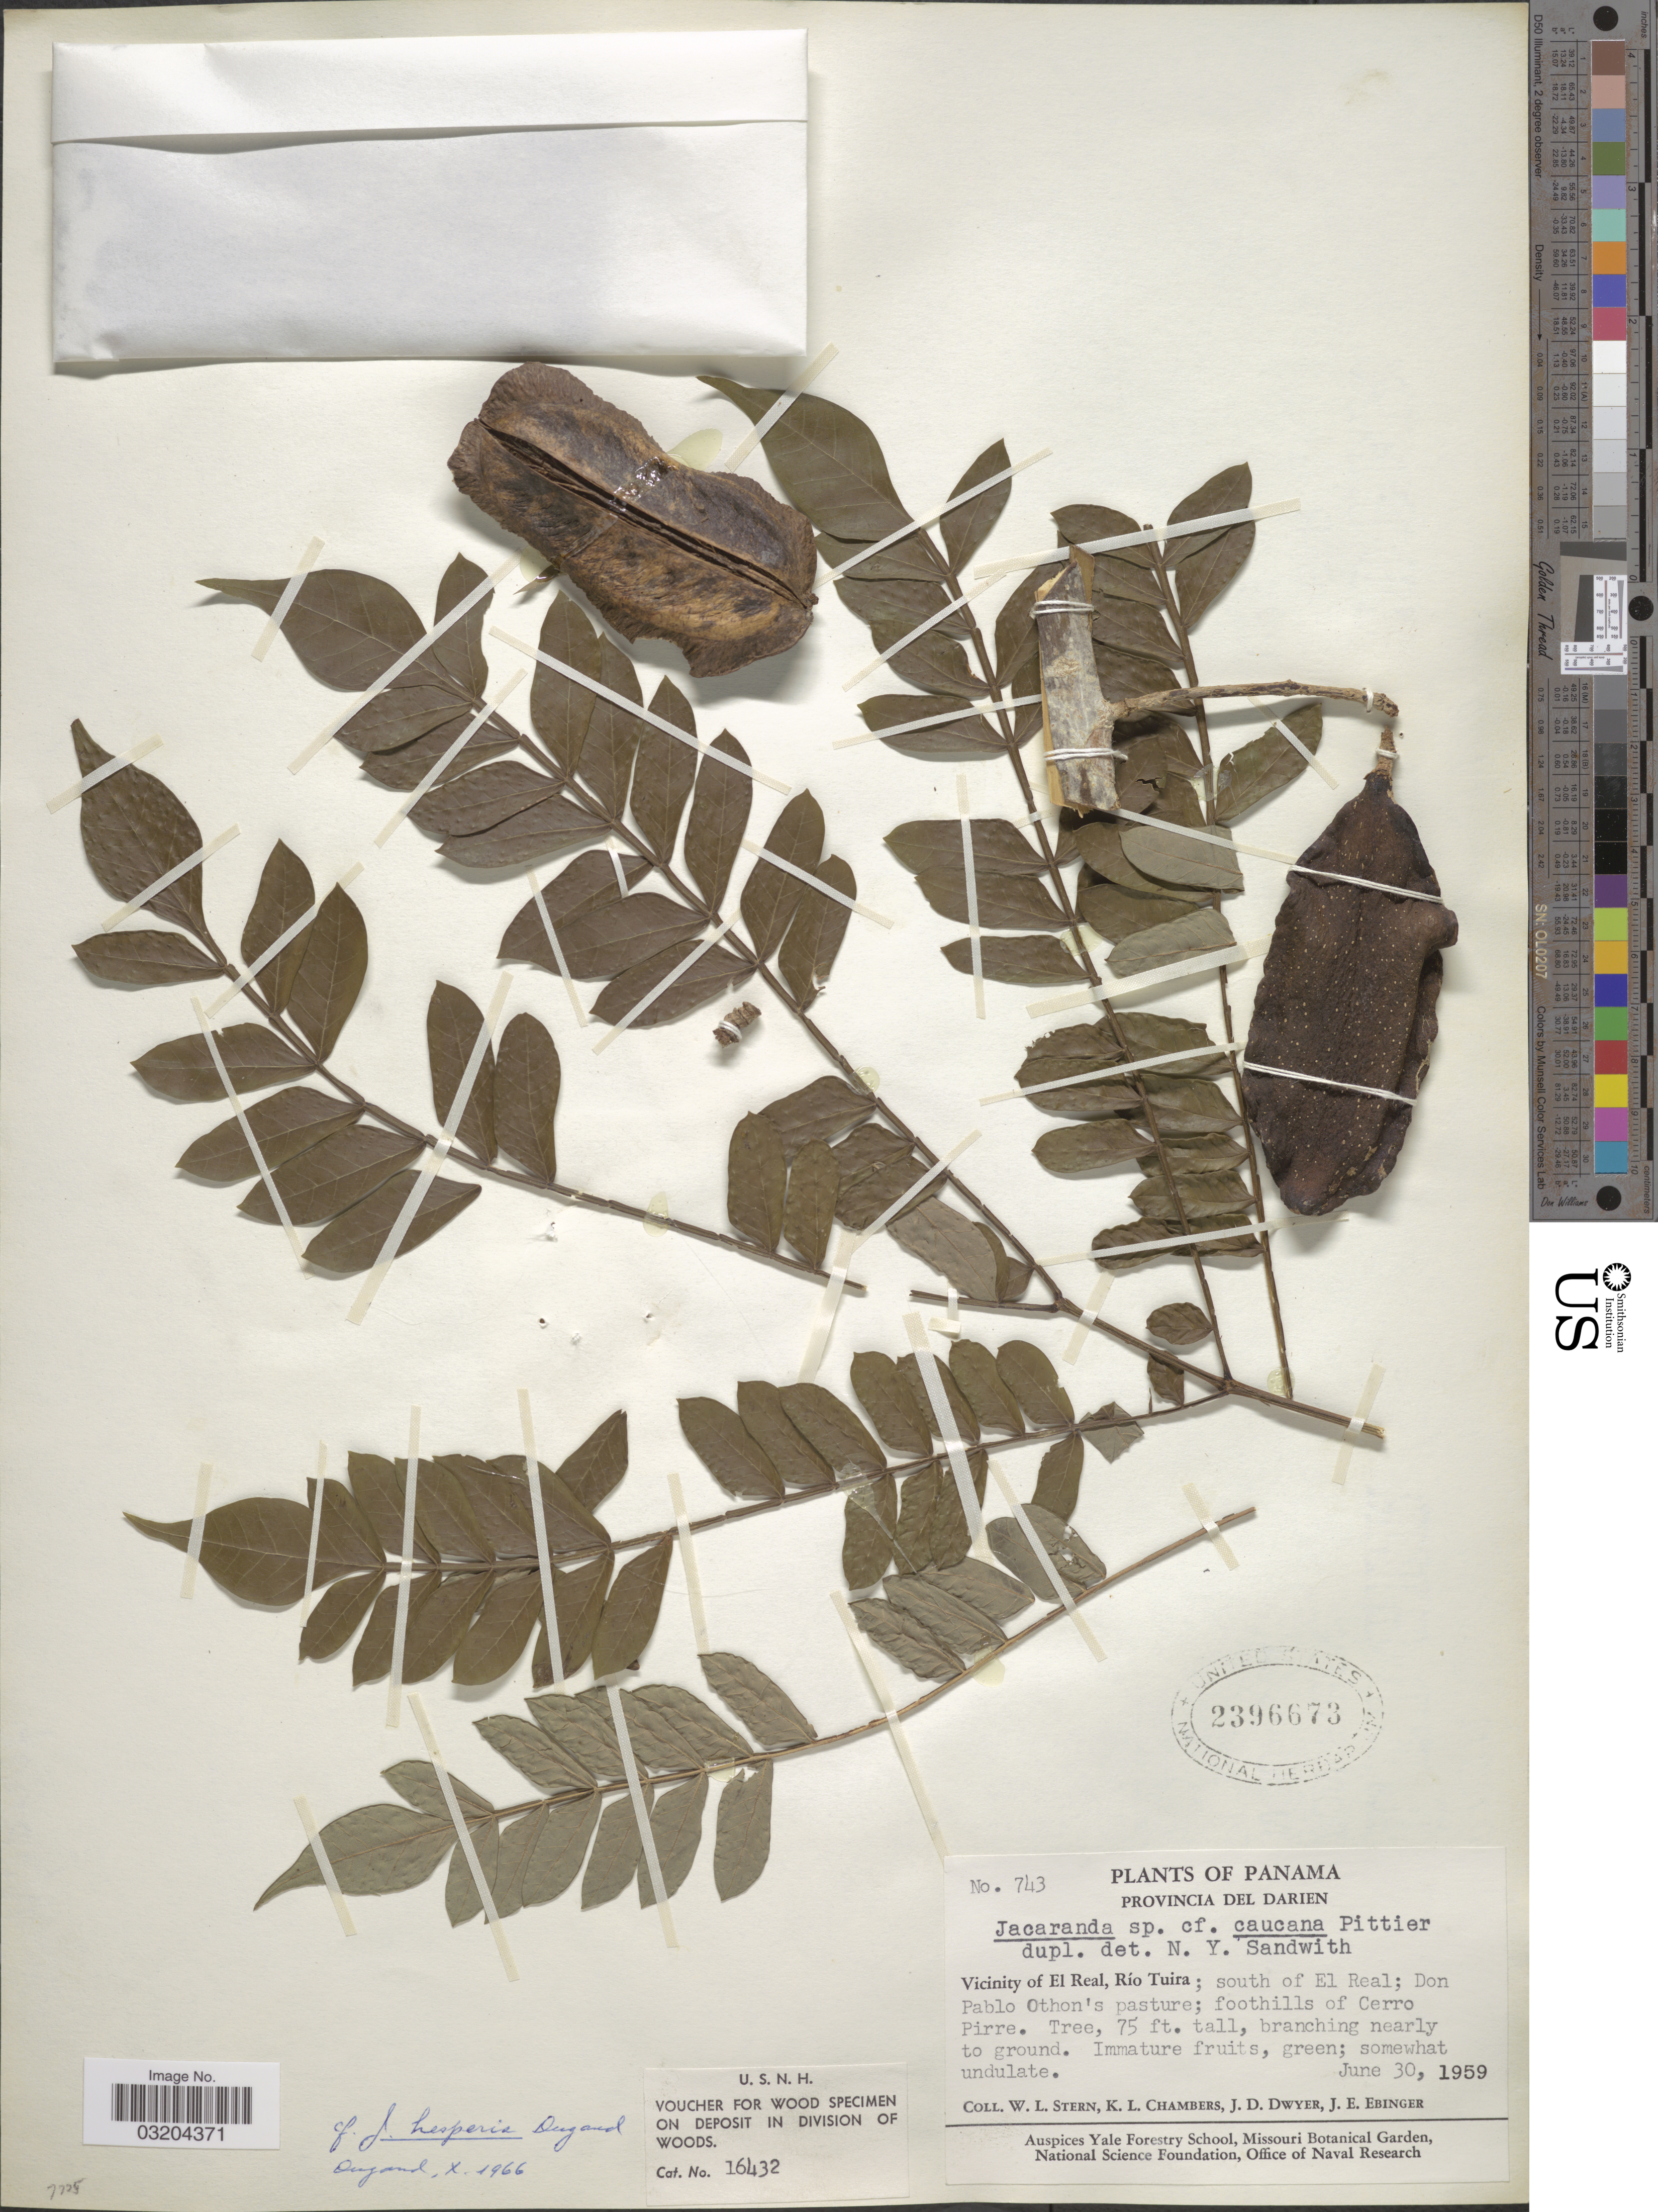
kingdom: Plantae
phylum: Tracheophyta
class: Magnoliopsida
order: Lamiales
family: Bignoniaceae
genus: Jacaranda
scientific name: Jacaranda hesperia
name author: Dugand G.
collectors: W. L. Stern, K. Chambers, J. D. Dwyer & J. Ebinger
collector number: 743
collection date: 1959-06-30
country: Panama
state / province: Darién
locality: Vicinity of El Real, Río Tuira; south of El Real; Don Pablo Othon's pasture; foothills of Cerro Pirre.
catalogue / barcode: US 2396673